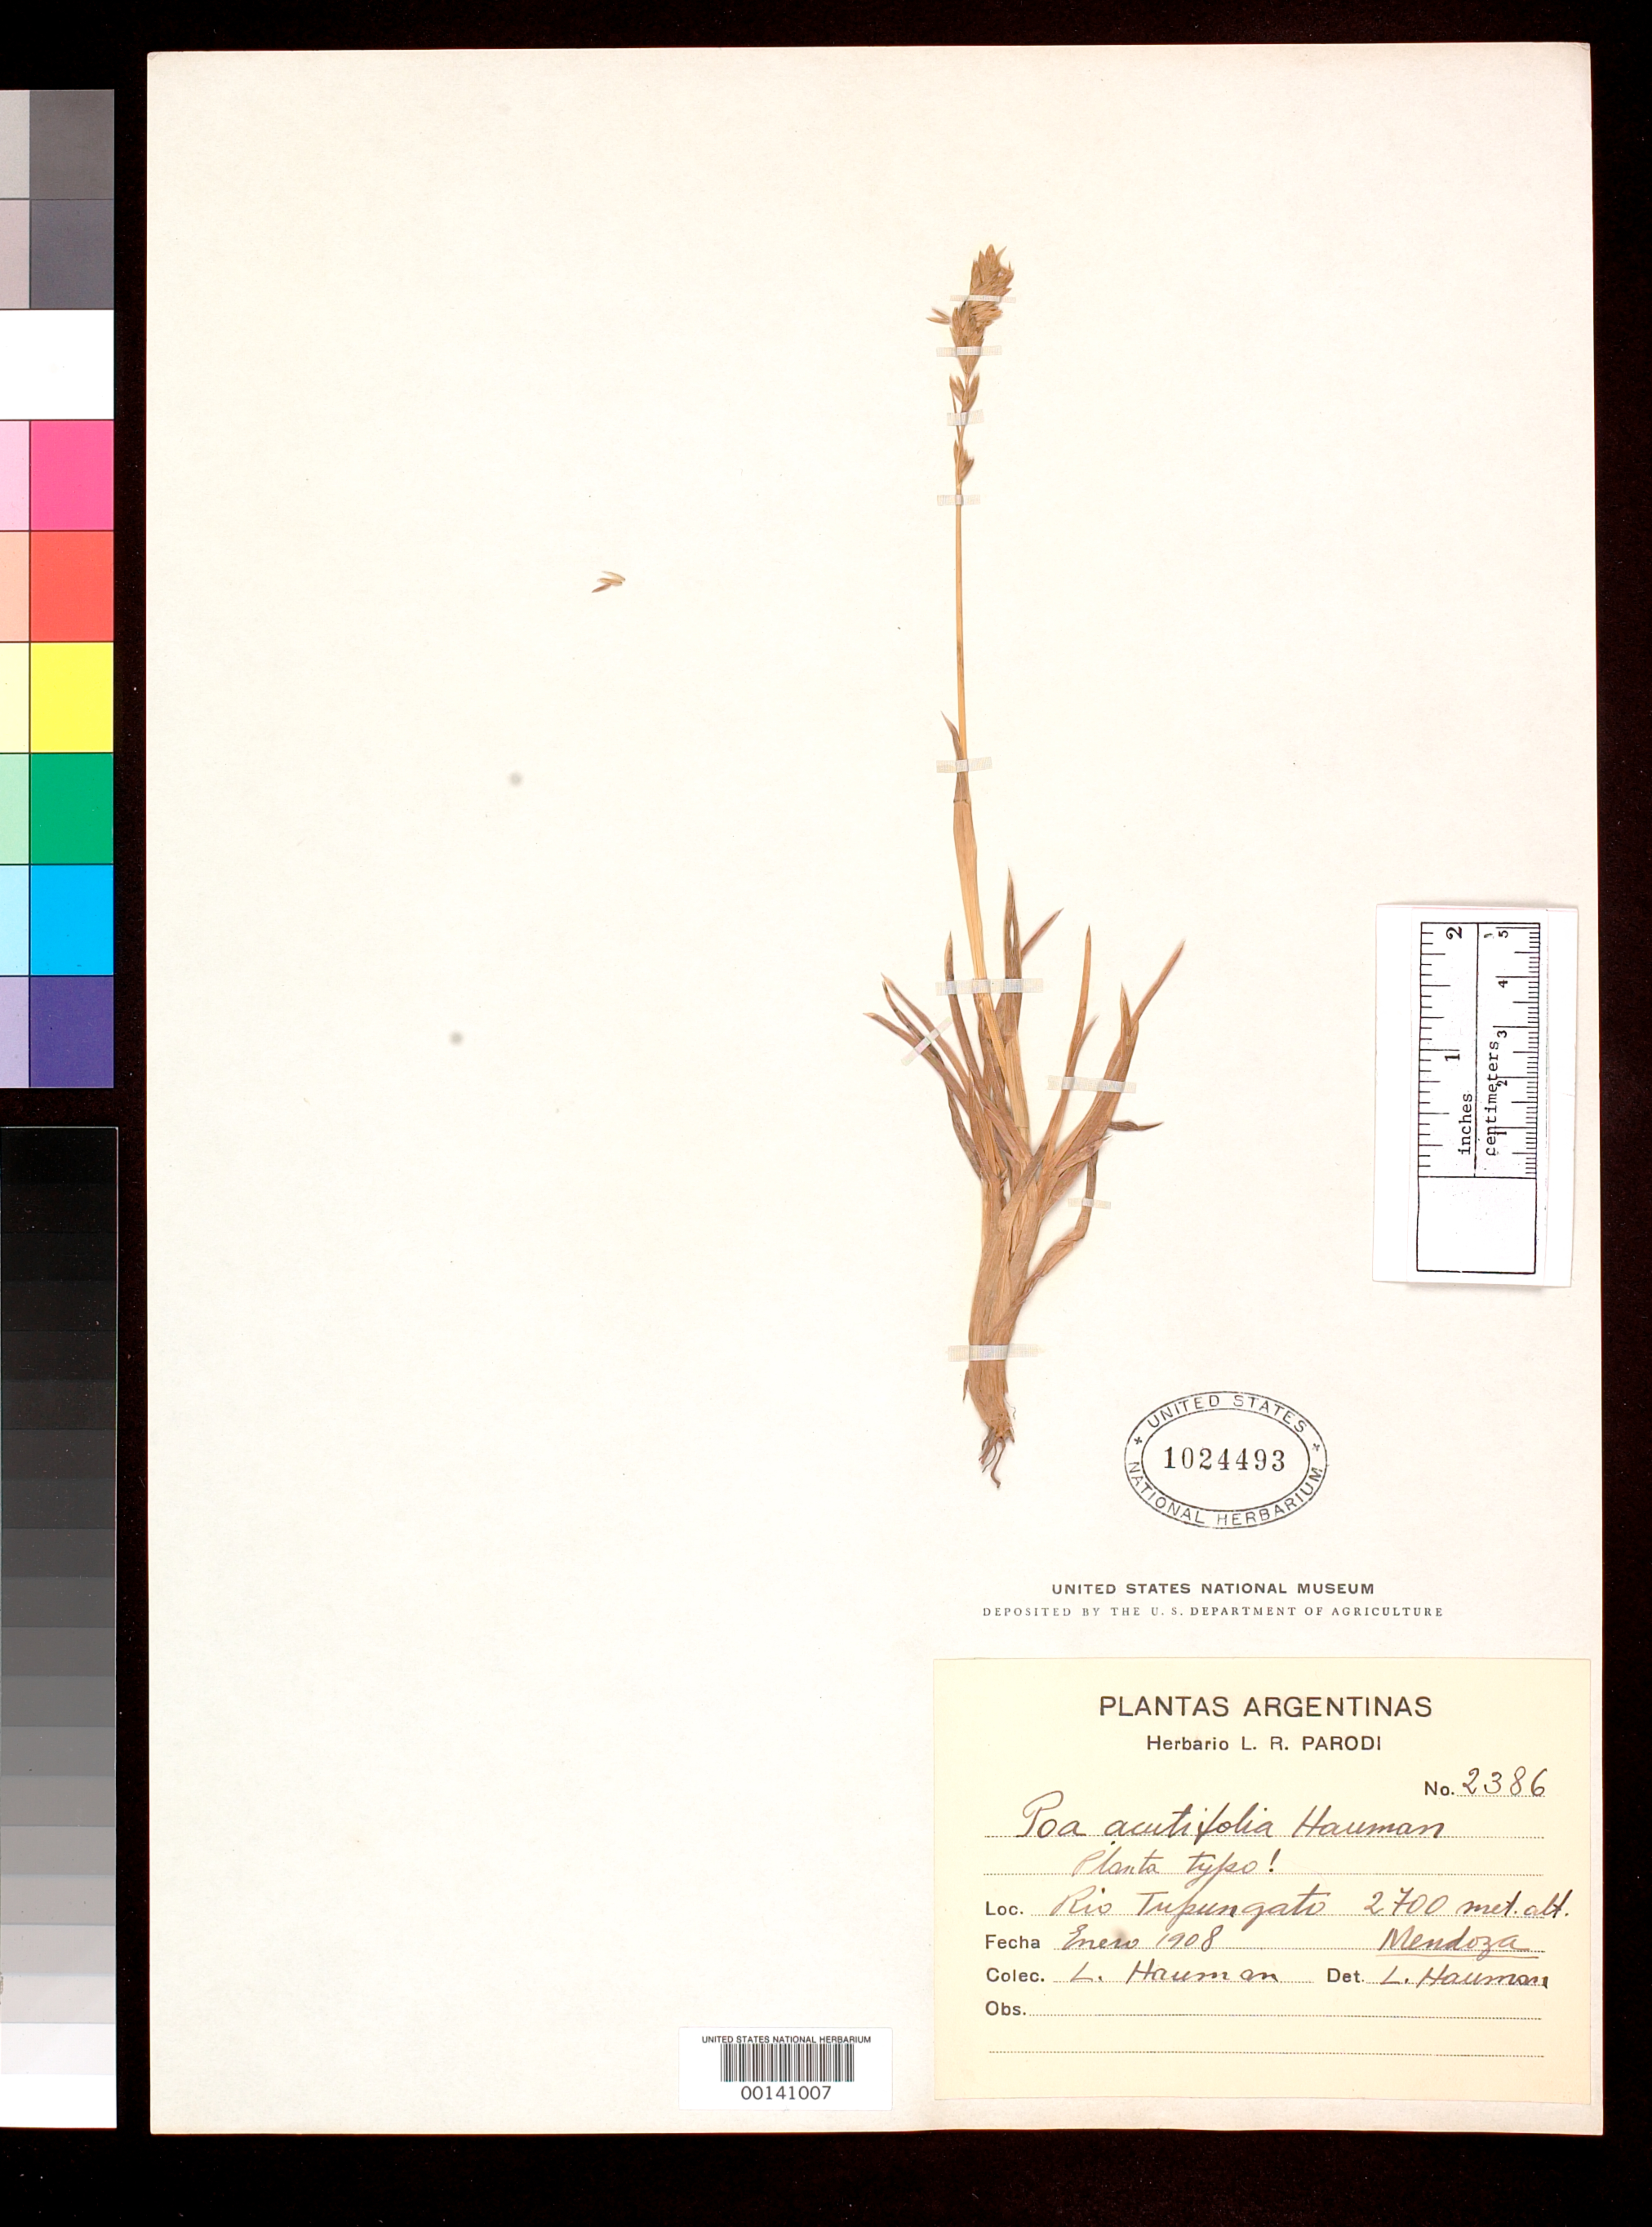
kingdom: Plantae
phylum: Tracheophyta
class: Liliopsida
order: Poales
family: Poaceae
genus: Poa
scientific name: Poa acutifolia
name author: Hauman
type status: Isotype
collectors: L. L. Hauman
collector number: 2386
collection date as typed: Jan 1908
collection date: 1908-01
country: Argentina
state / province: Mendoza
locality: Mendoza, Rio Tupungato.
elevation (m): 2700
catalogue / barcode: US 1024493